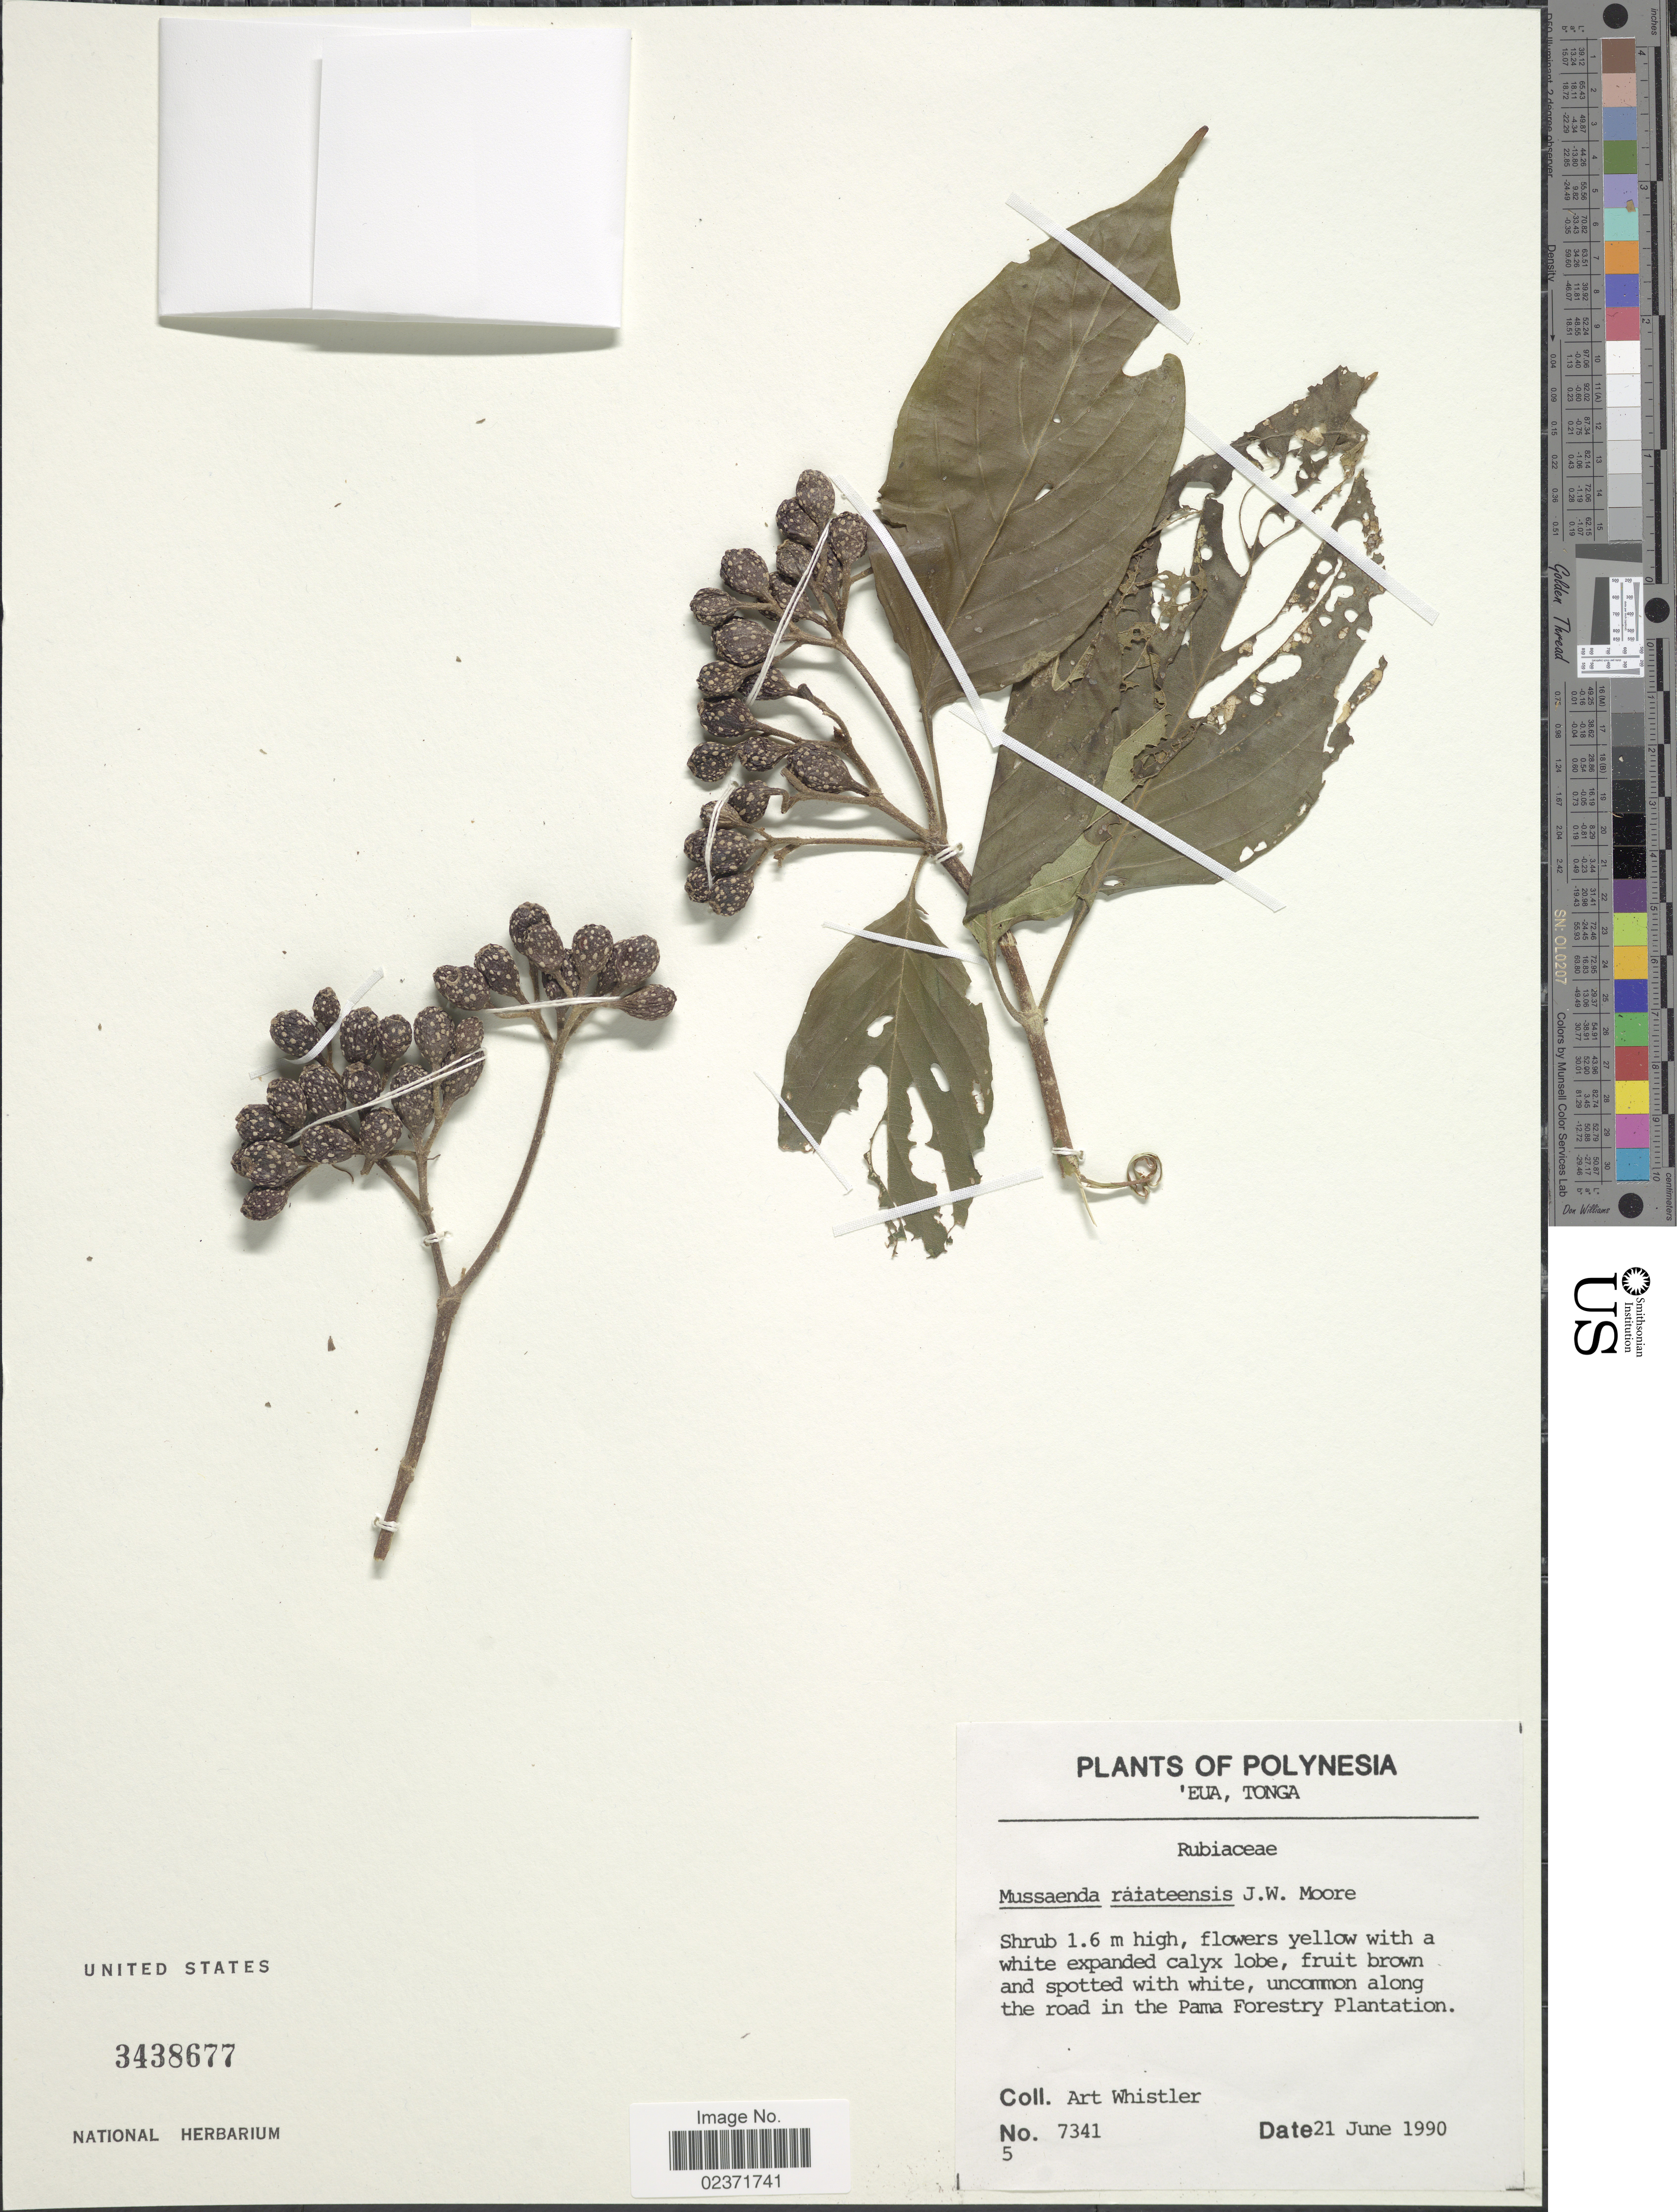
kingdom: Plantae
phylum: Tracheophyta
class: Magnoliopsida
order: Gentianales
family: Rubiaceae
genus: Mussaenda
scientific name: Mussaenda raiateensis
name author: J.W. Moore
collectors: A. Whistler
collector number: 7341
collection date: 1990-06-21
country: Tonga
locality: Polynesia. EUA, Tonga. Uncommen along the road in the Pama Forestry Plantation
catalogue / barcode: US 3438677